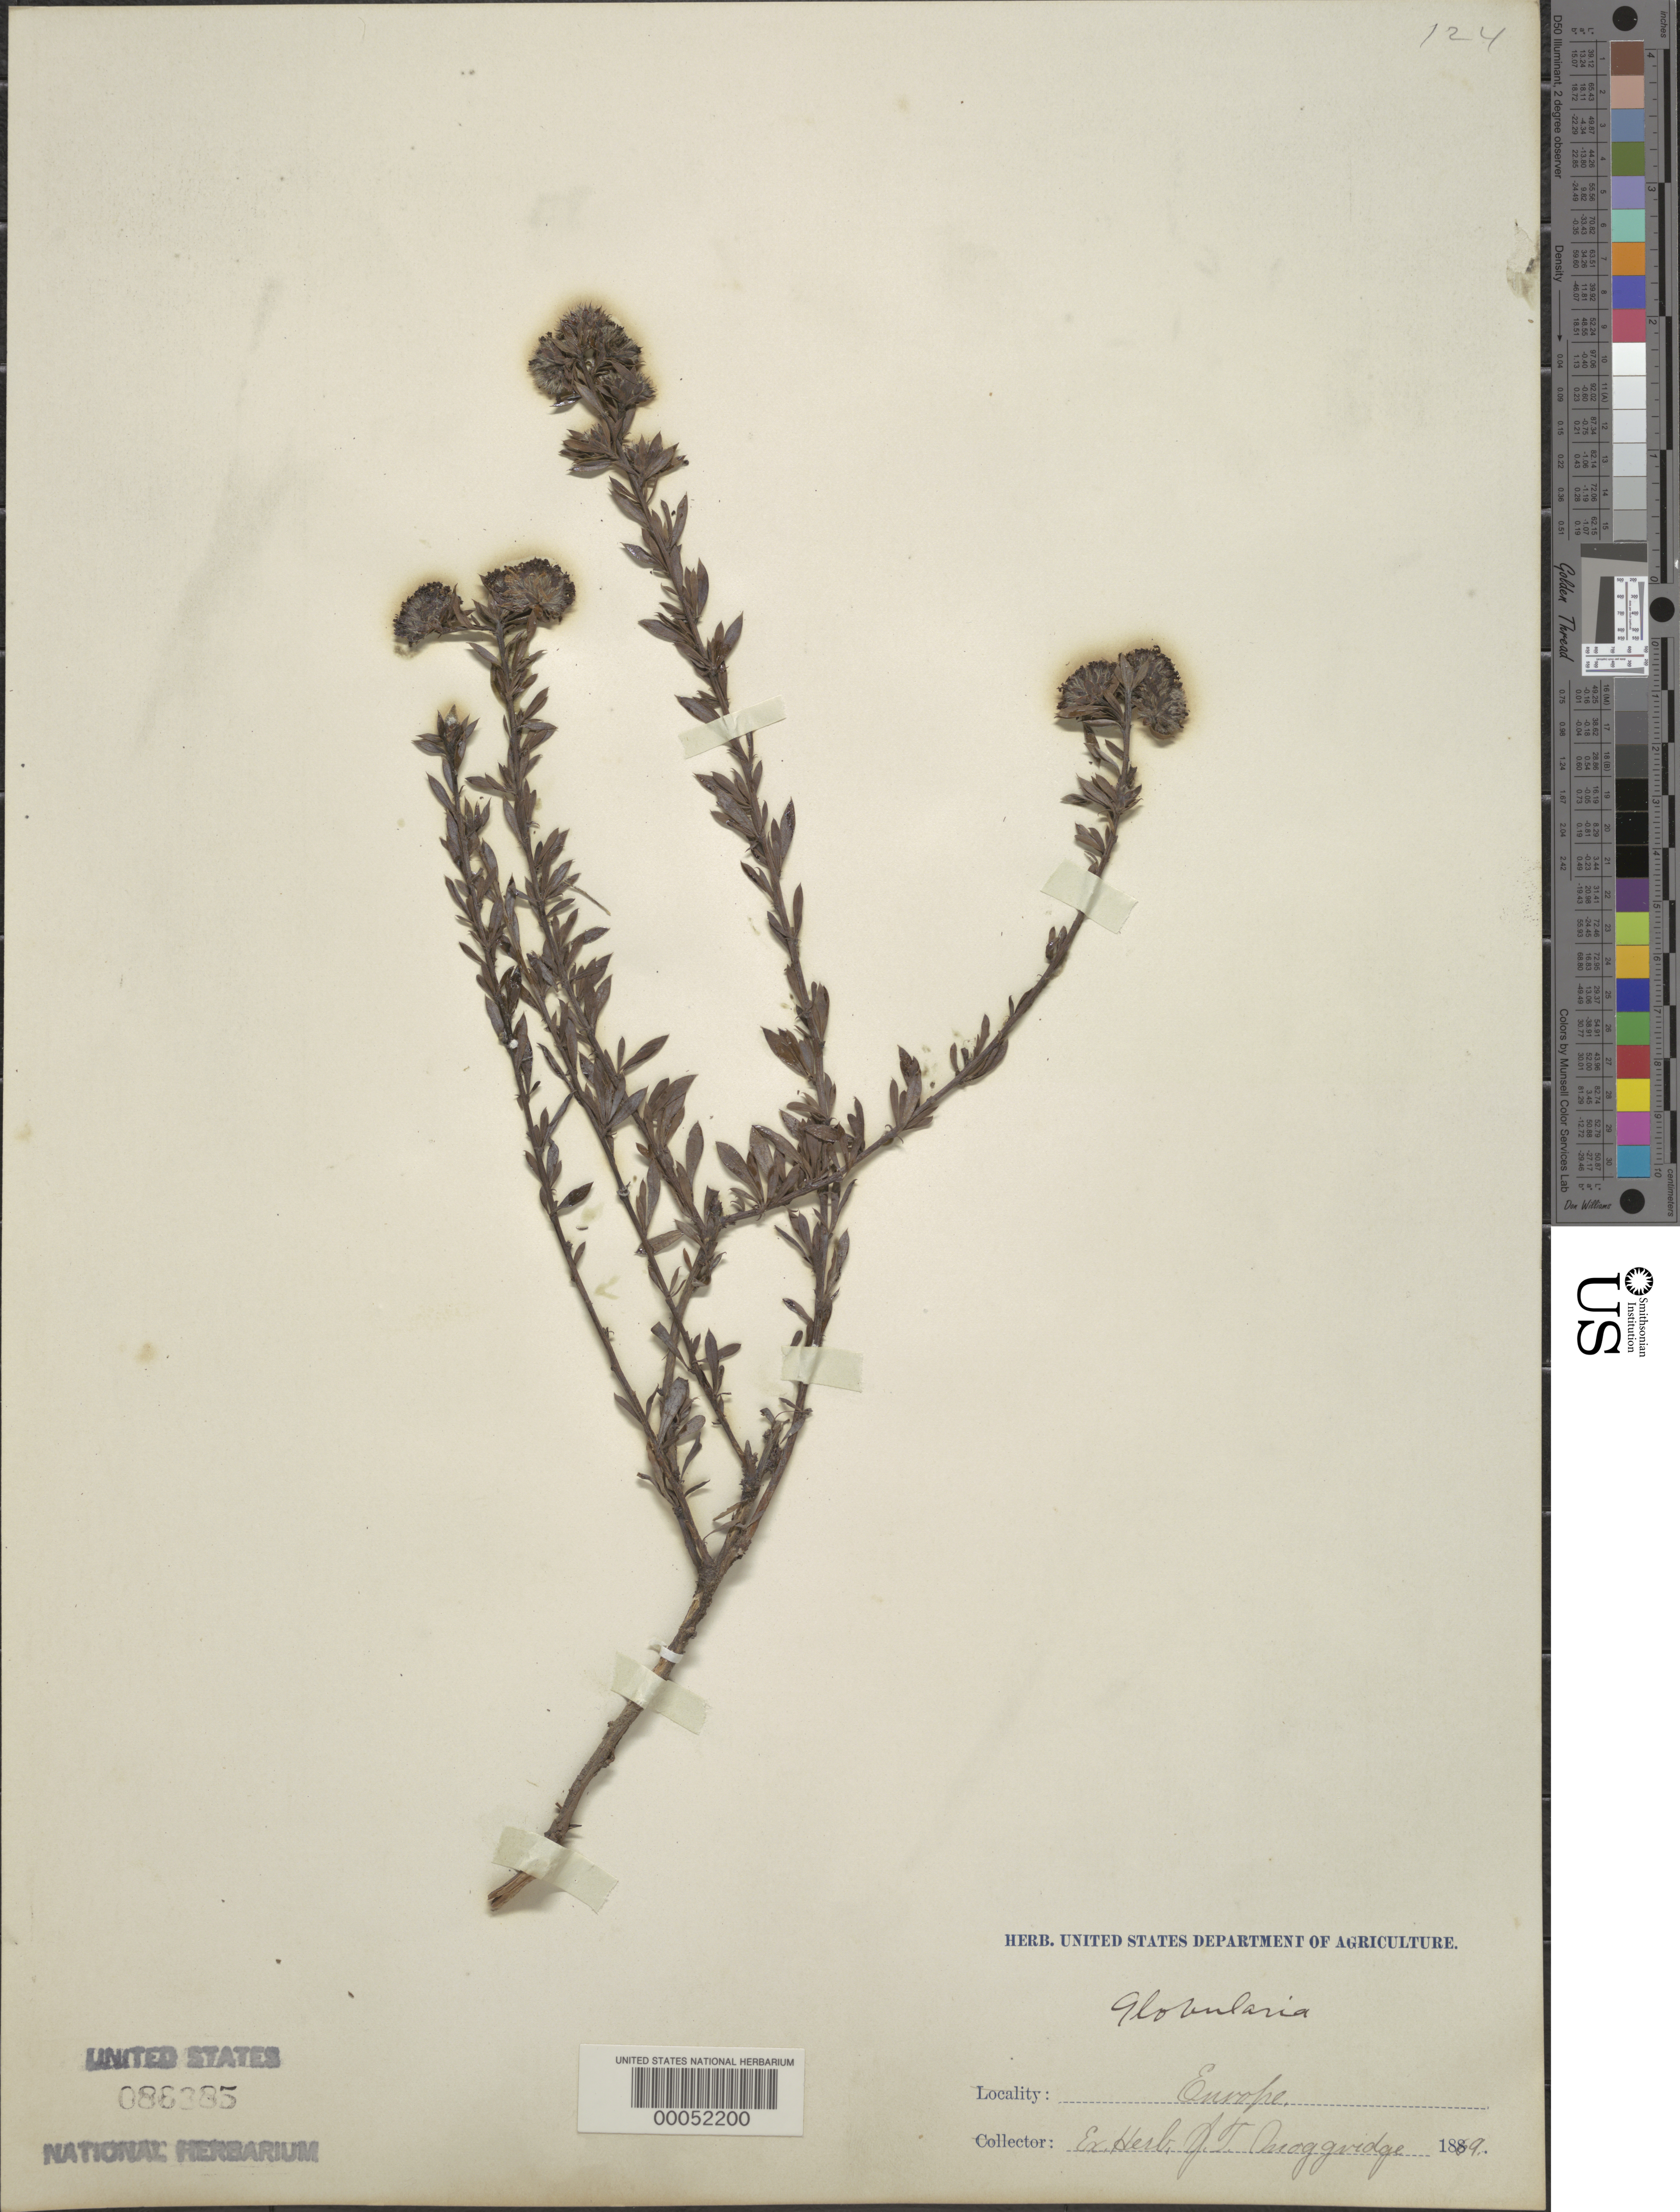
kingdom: Plantae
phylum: Tracheophyta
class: Magnoliopsida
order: Lamiales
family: Plantaginaceae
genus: Globularia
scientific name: Globularia sp.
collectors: J. T. Moggridge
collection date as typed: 1889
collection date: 1889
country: Panama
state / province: Chiriquí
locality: Around San Felix.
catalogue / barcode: US 86385-2